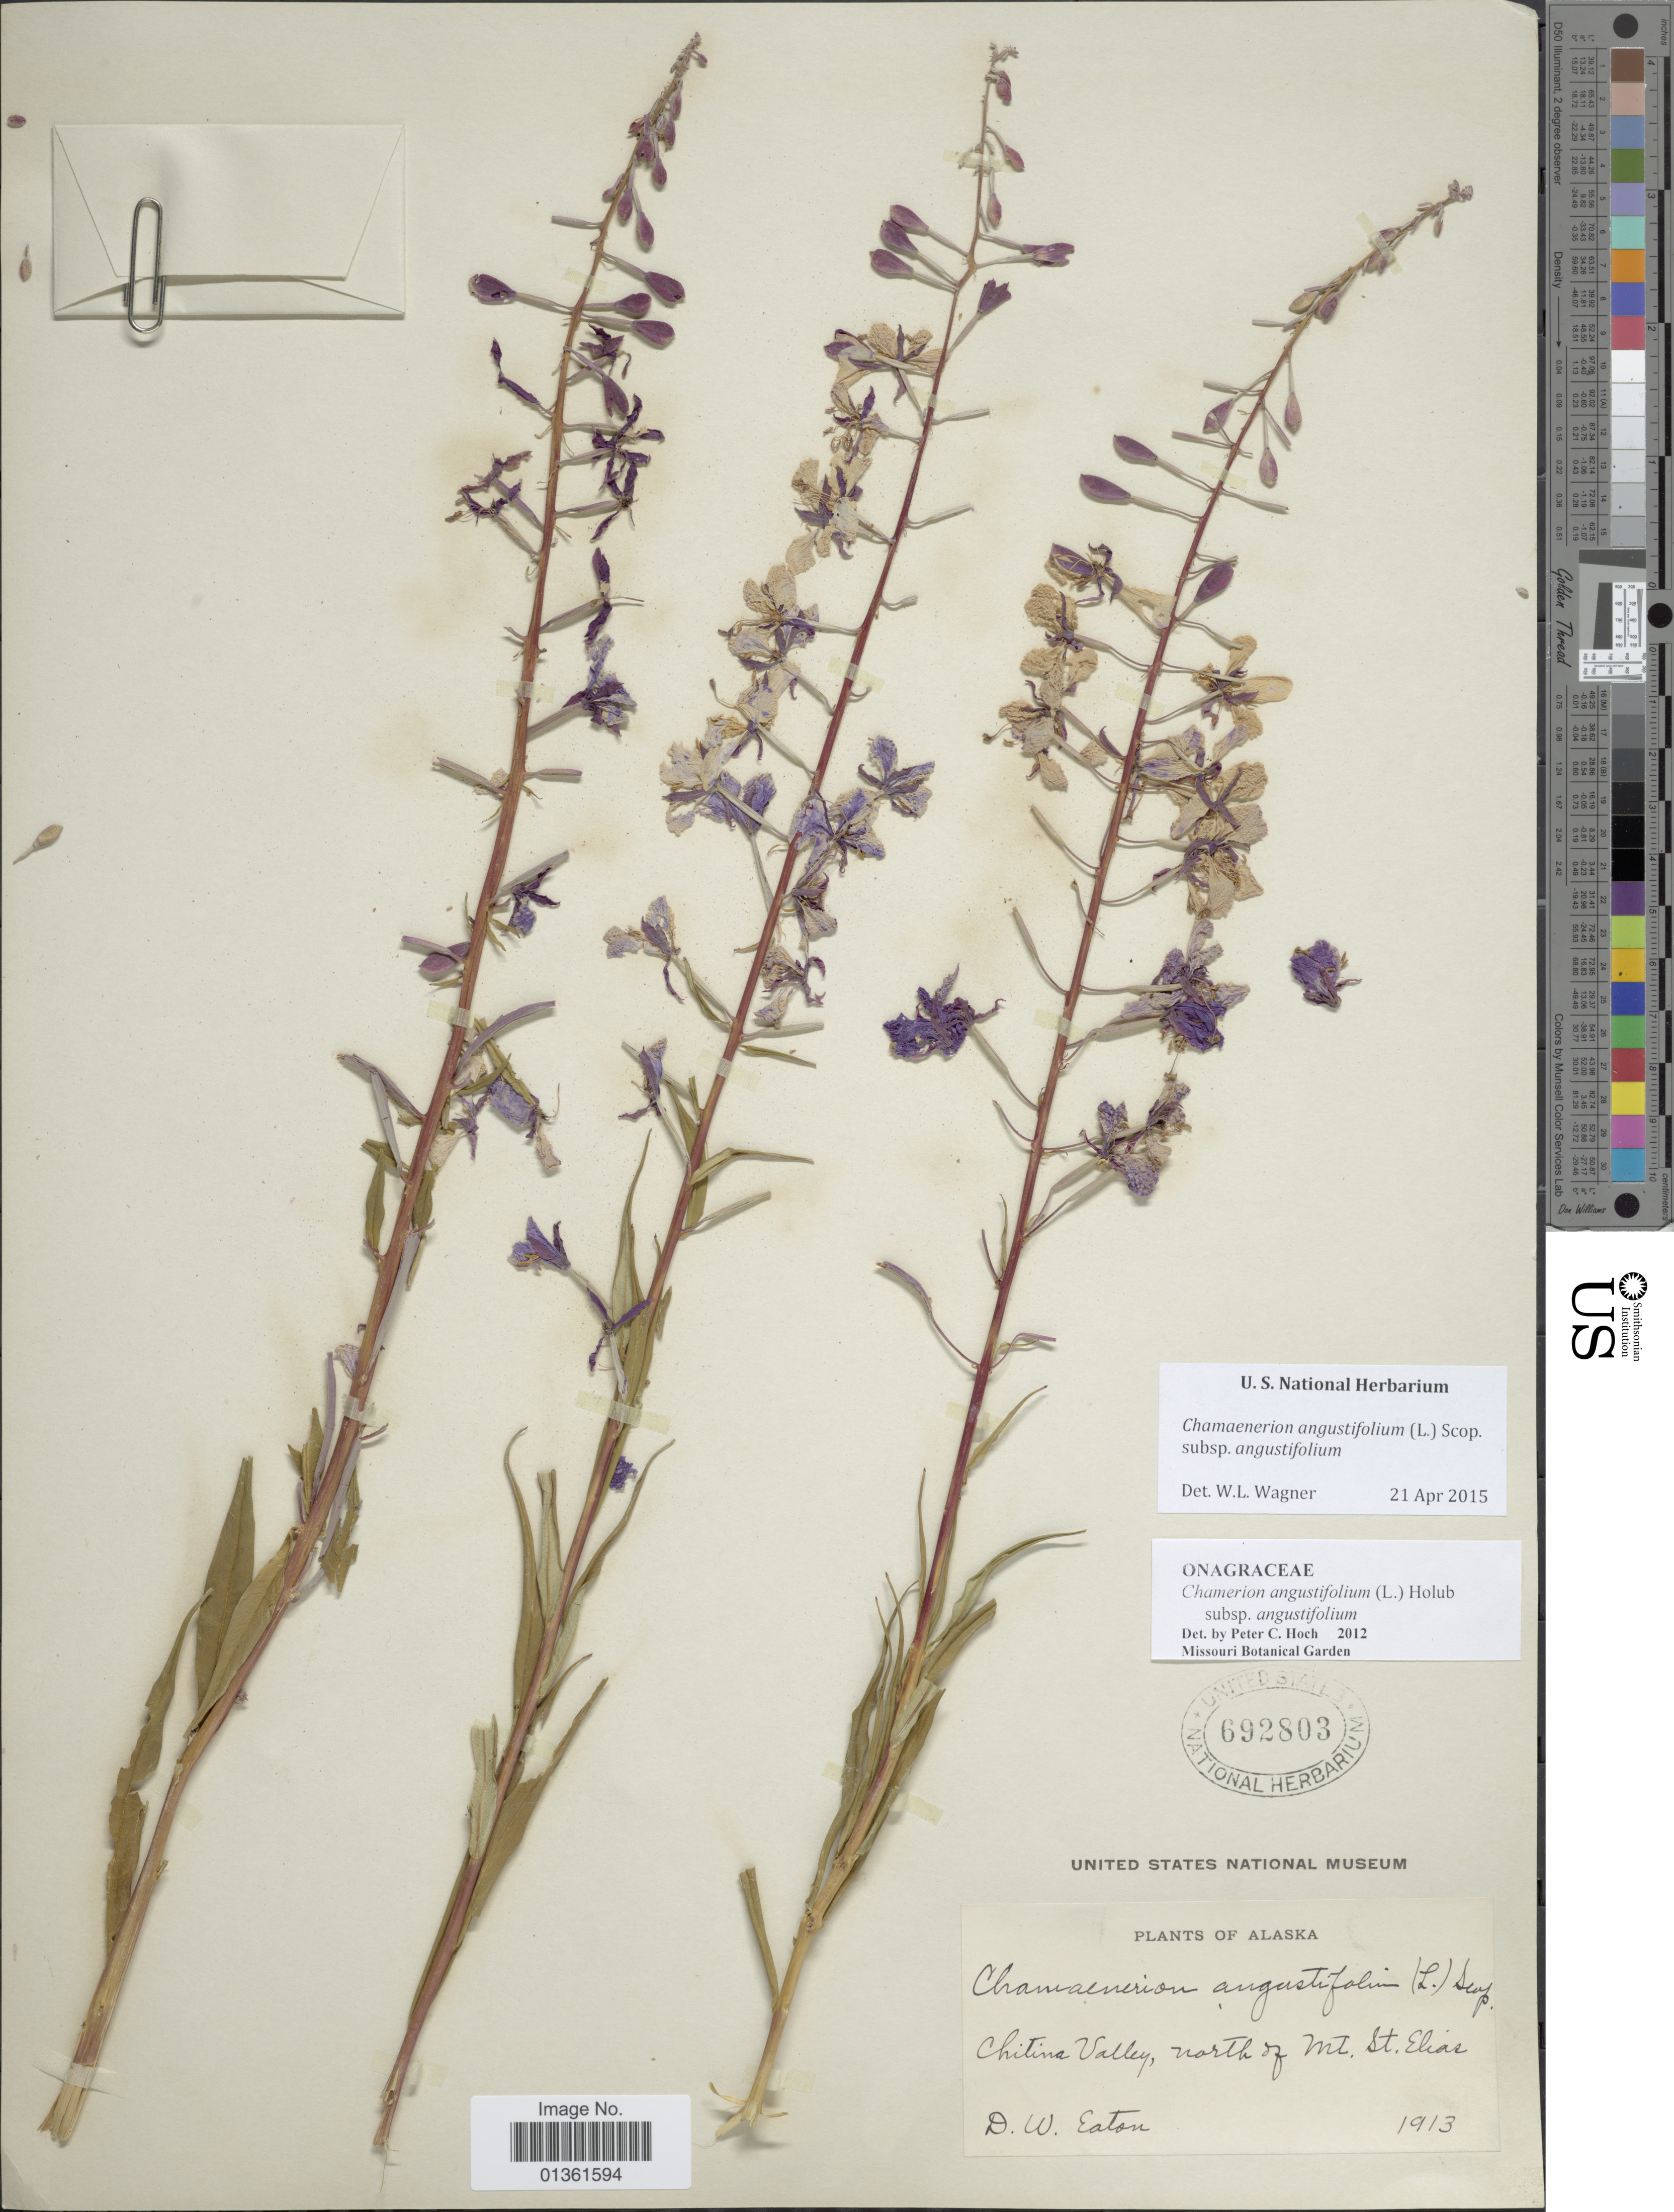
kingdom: Plantae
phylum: Tracheophyta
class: Magnoliopsida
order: Myrtales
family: Onagraceae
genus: Chamaenerion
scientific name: Chamaenerion angustifolium subsp. angustifolium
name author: (L.) Scop.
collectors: D. Eaton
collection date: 1913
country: United States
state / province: Alaska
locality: Chitina Valley, north of Mt. St. Elias.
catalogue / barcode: US 692803